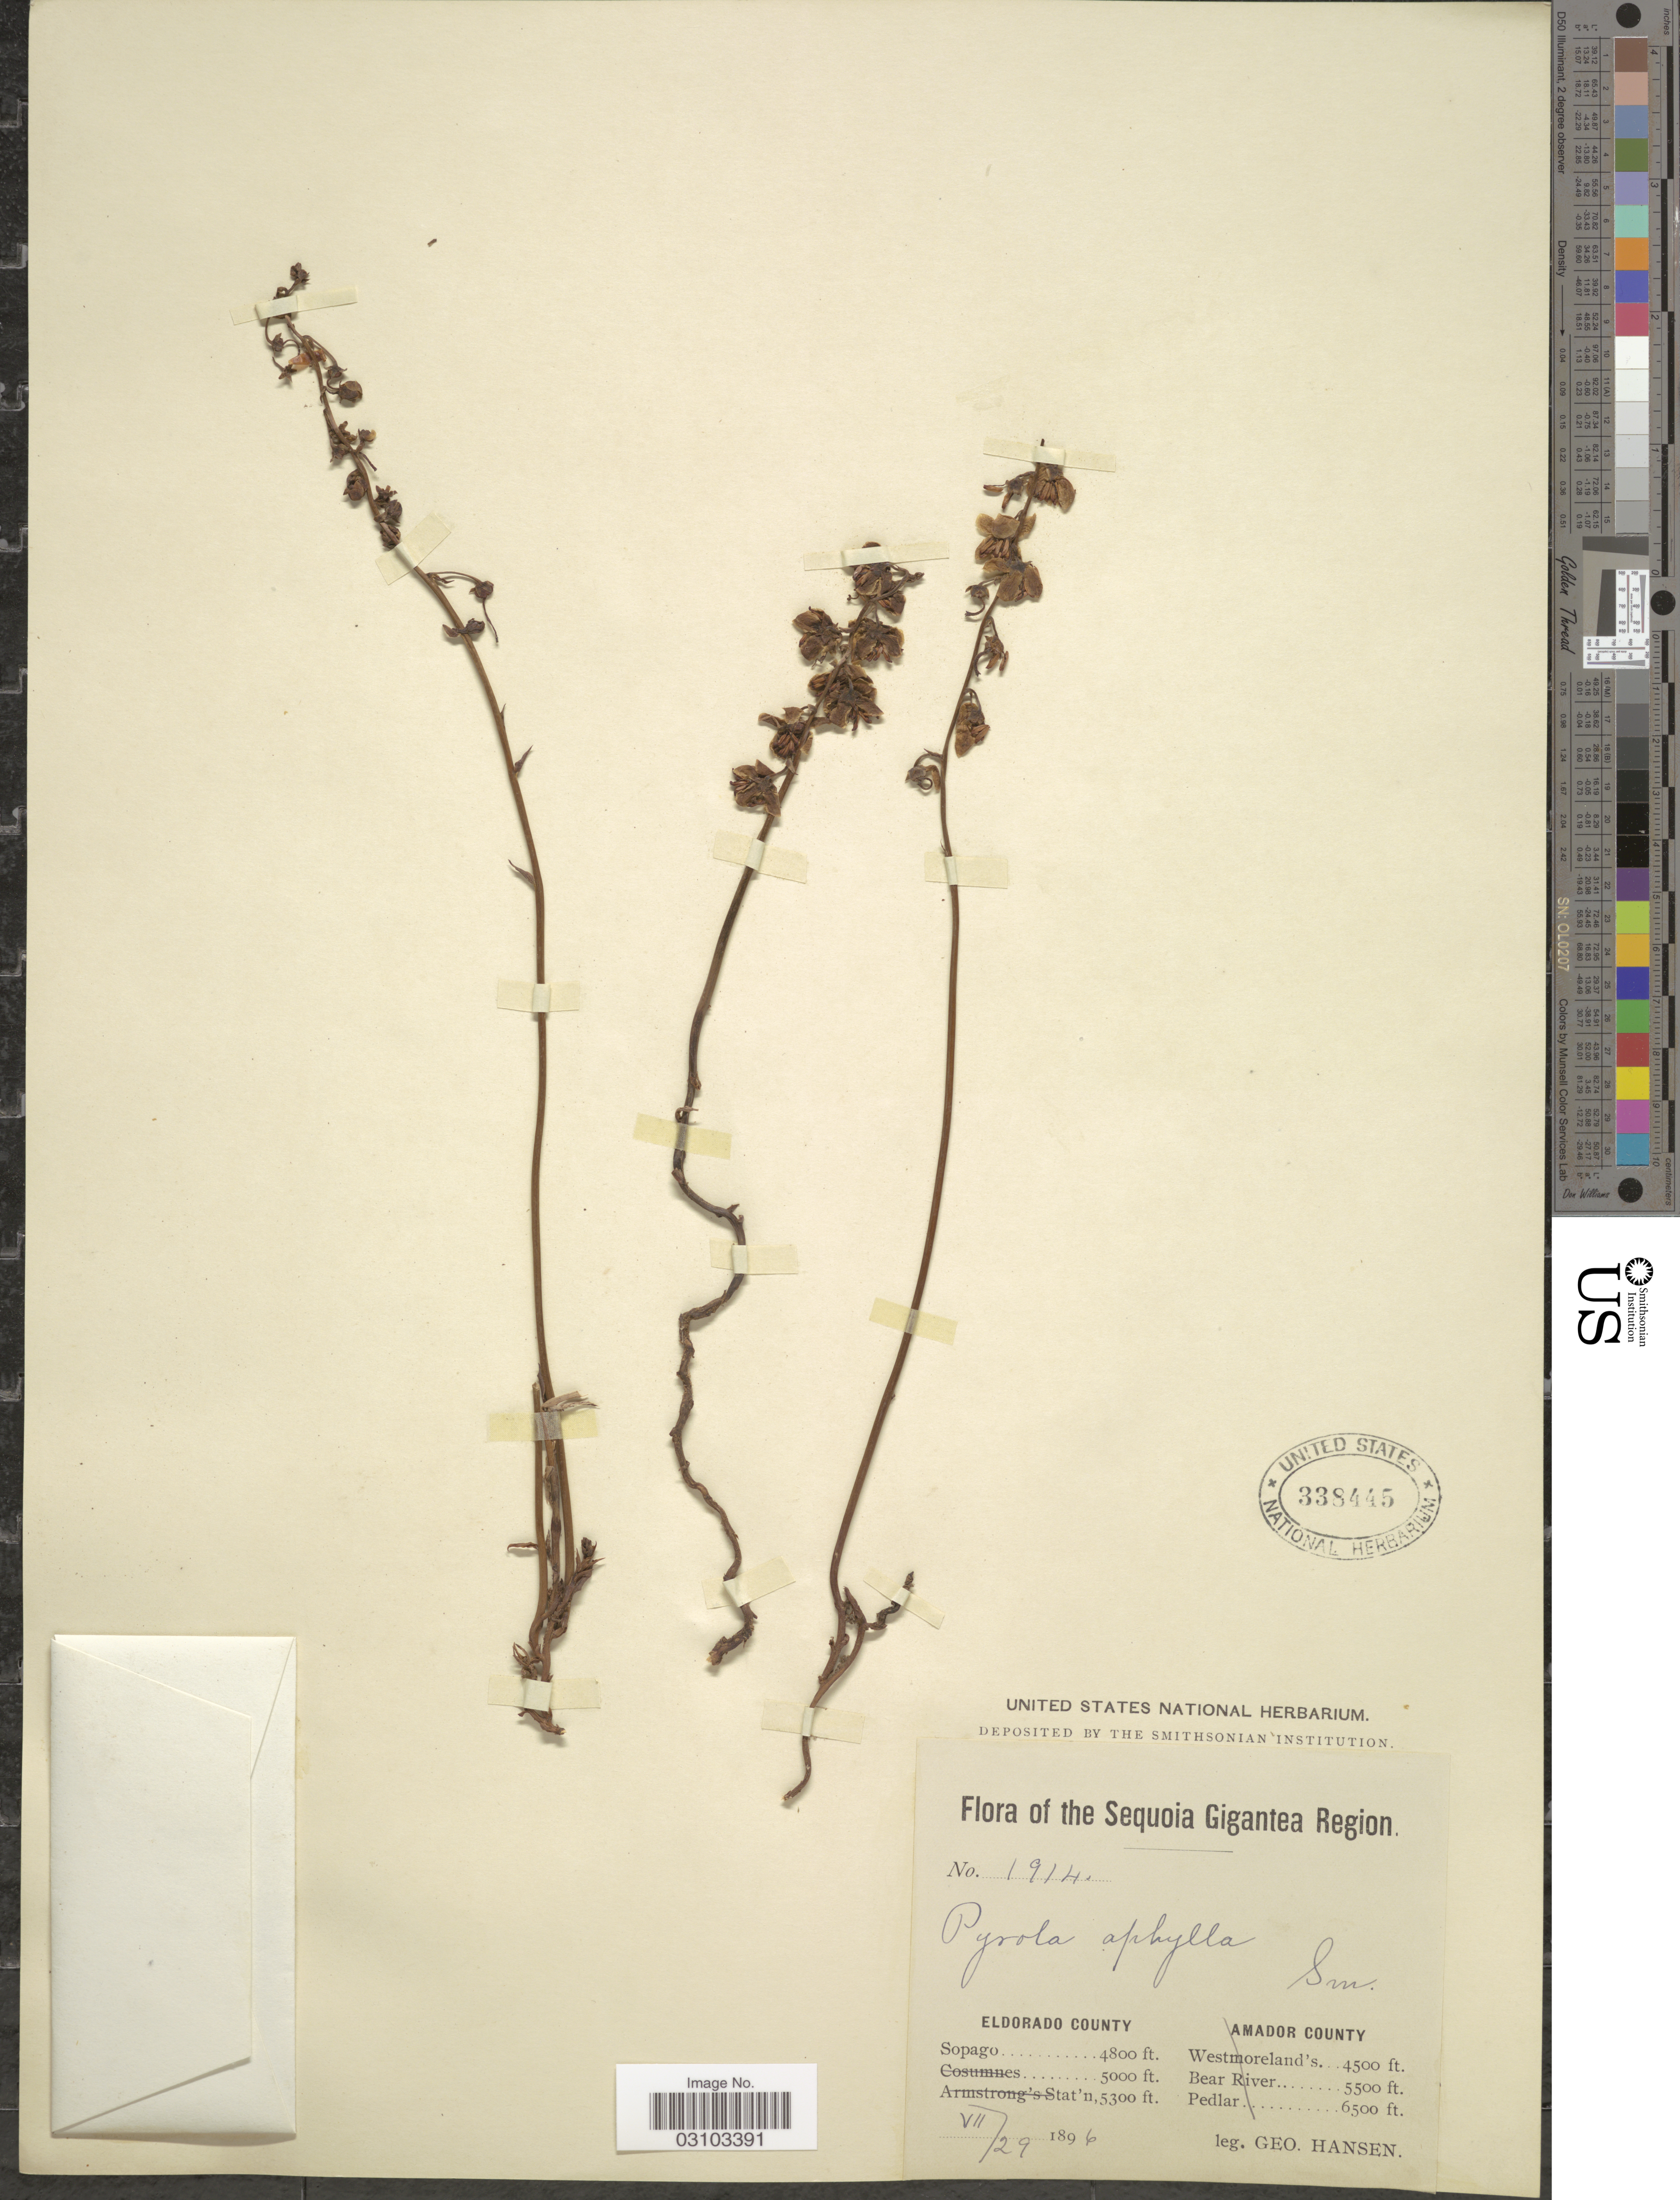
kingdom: Plantae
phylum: Tracheophyta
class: Magnoliopsida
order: Ericales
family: Ericaceae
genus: Pyrola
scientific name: Pyrola aphylla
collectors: G. Hansen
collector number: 1914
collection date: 1896-07-29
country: United States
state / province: California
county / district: El Dorado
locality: Sequoia Gigantea Region, Eldorado County, Sopago.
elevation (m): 1463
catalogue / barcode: US 338445